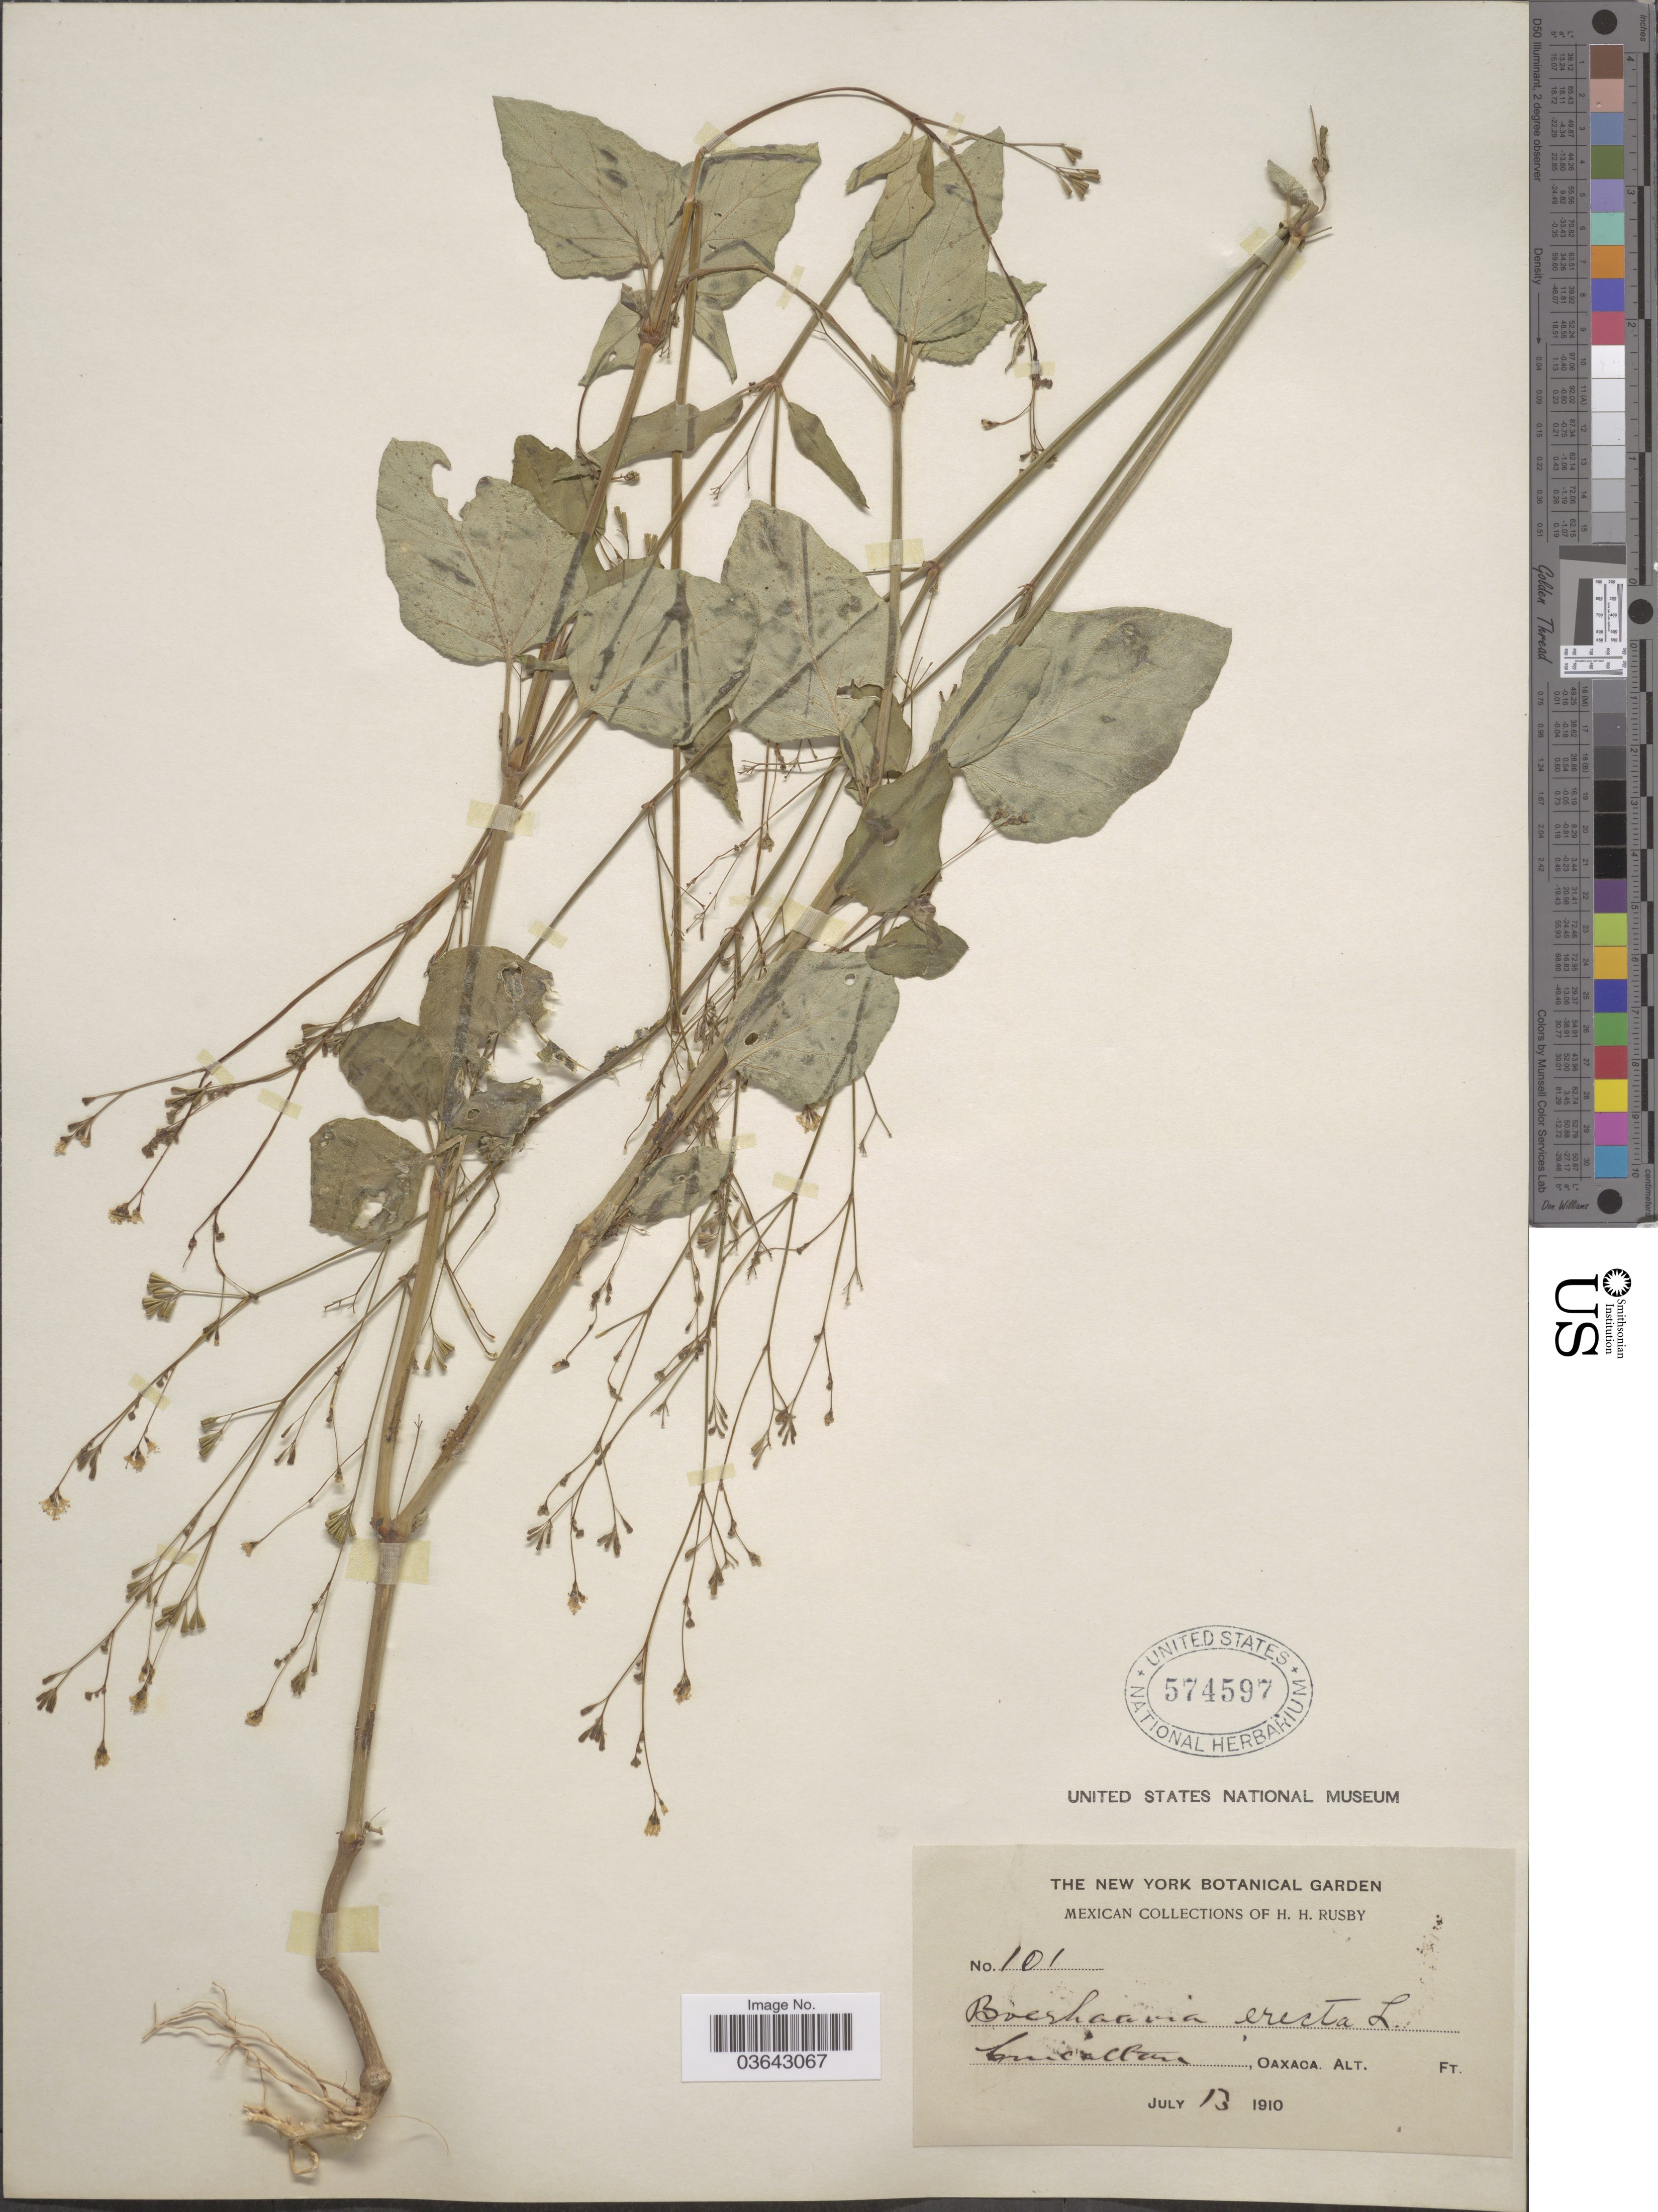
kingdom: Plantae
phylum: Tracheophyta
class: Magnoliopsida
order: Caryophyllales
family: Nyctaginaceae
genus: Boerhavia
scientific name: Boerhavia erecta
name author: L.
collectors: H. H. Rusby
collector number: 101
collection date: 1910-07-13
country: Mexico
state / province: Oaxaca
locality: Cuicatlan.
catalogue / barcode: US 574597